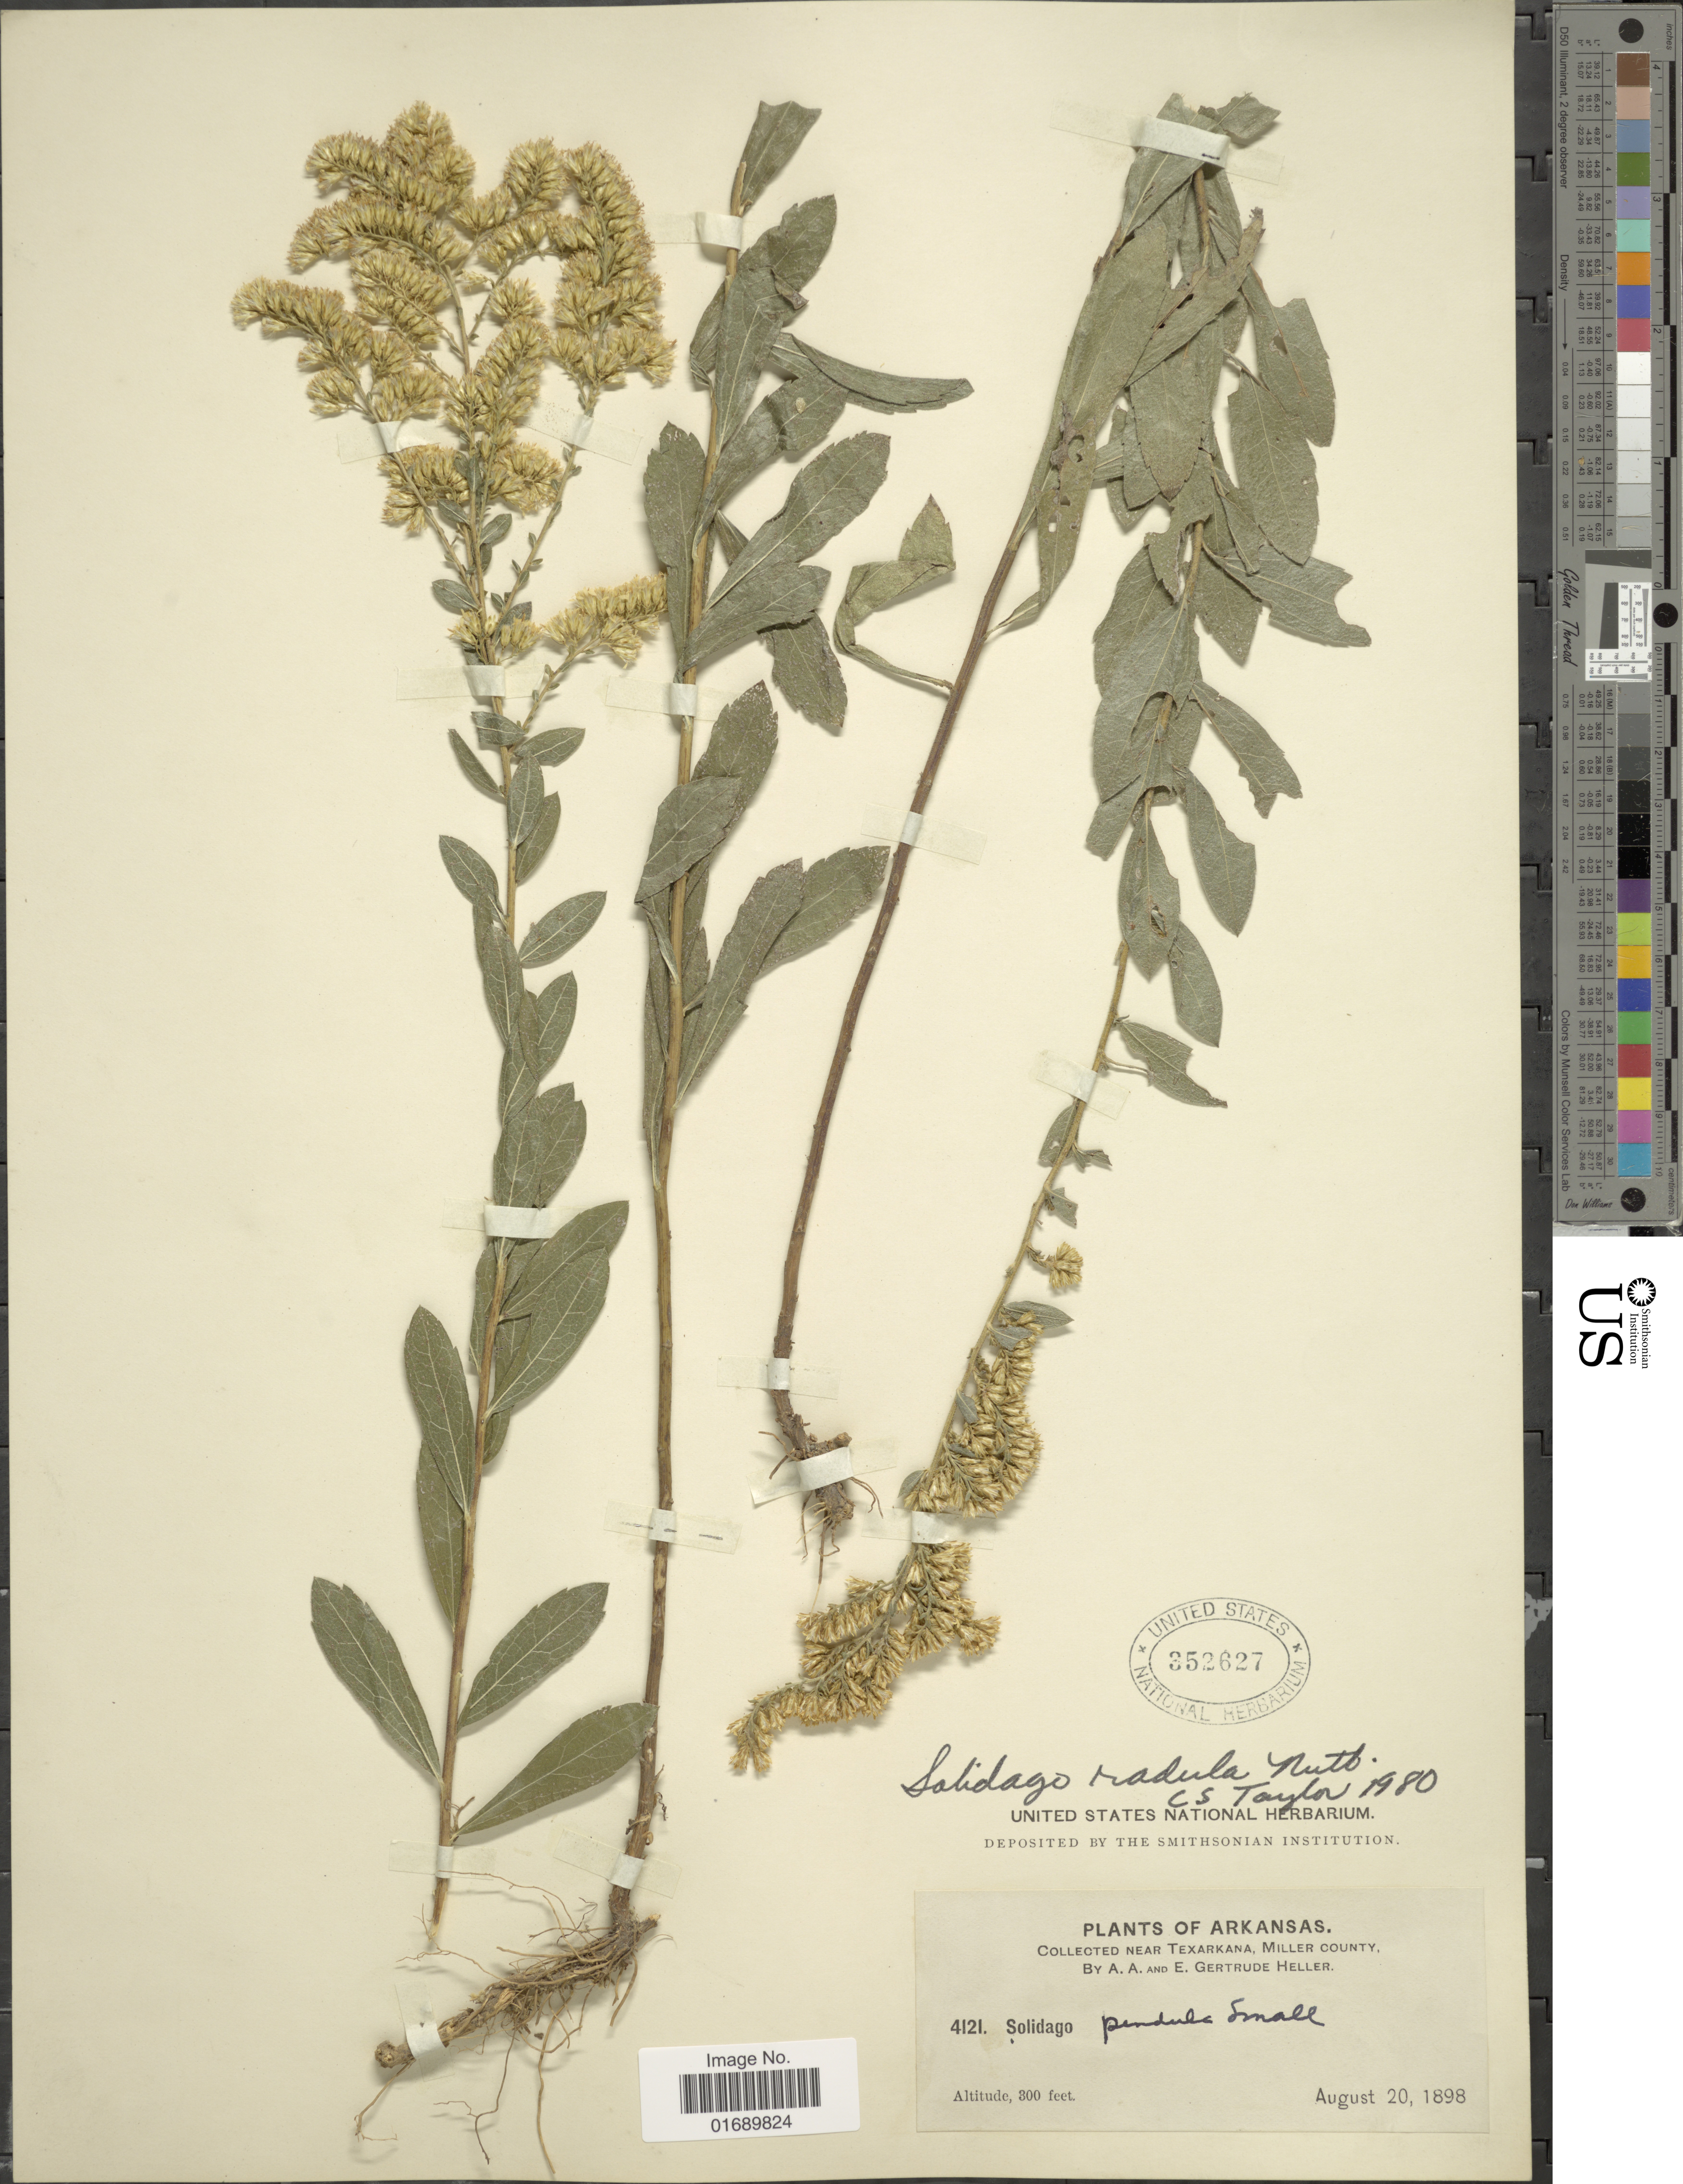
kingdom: Plantae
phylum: Tracheophyta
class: Magnoliopsida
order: Asterales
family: Asteraceae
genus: Solidago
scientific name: Solidago radula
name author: Nutt.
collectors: A. A. Heller & E. G. Heller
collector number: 4121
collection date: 1898-08-20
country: United States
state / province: Arkansas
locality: Near Texarkana, Miller County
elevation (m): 91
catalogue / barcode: US 352627